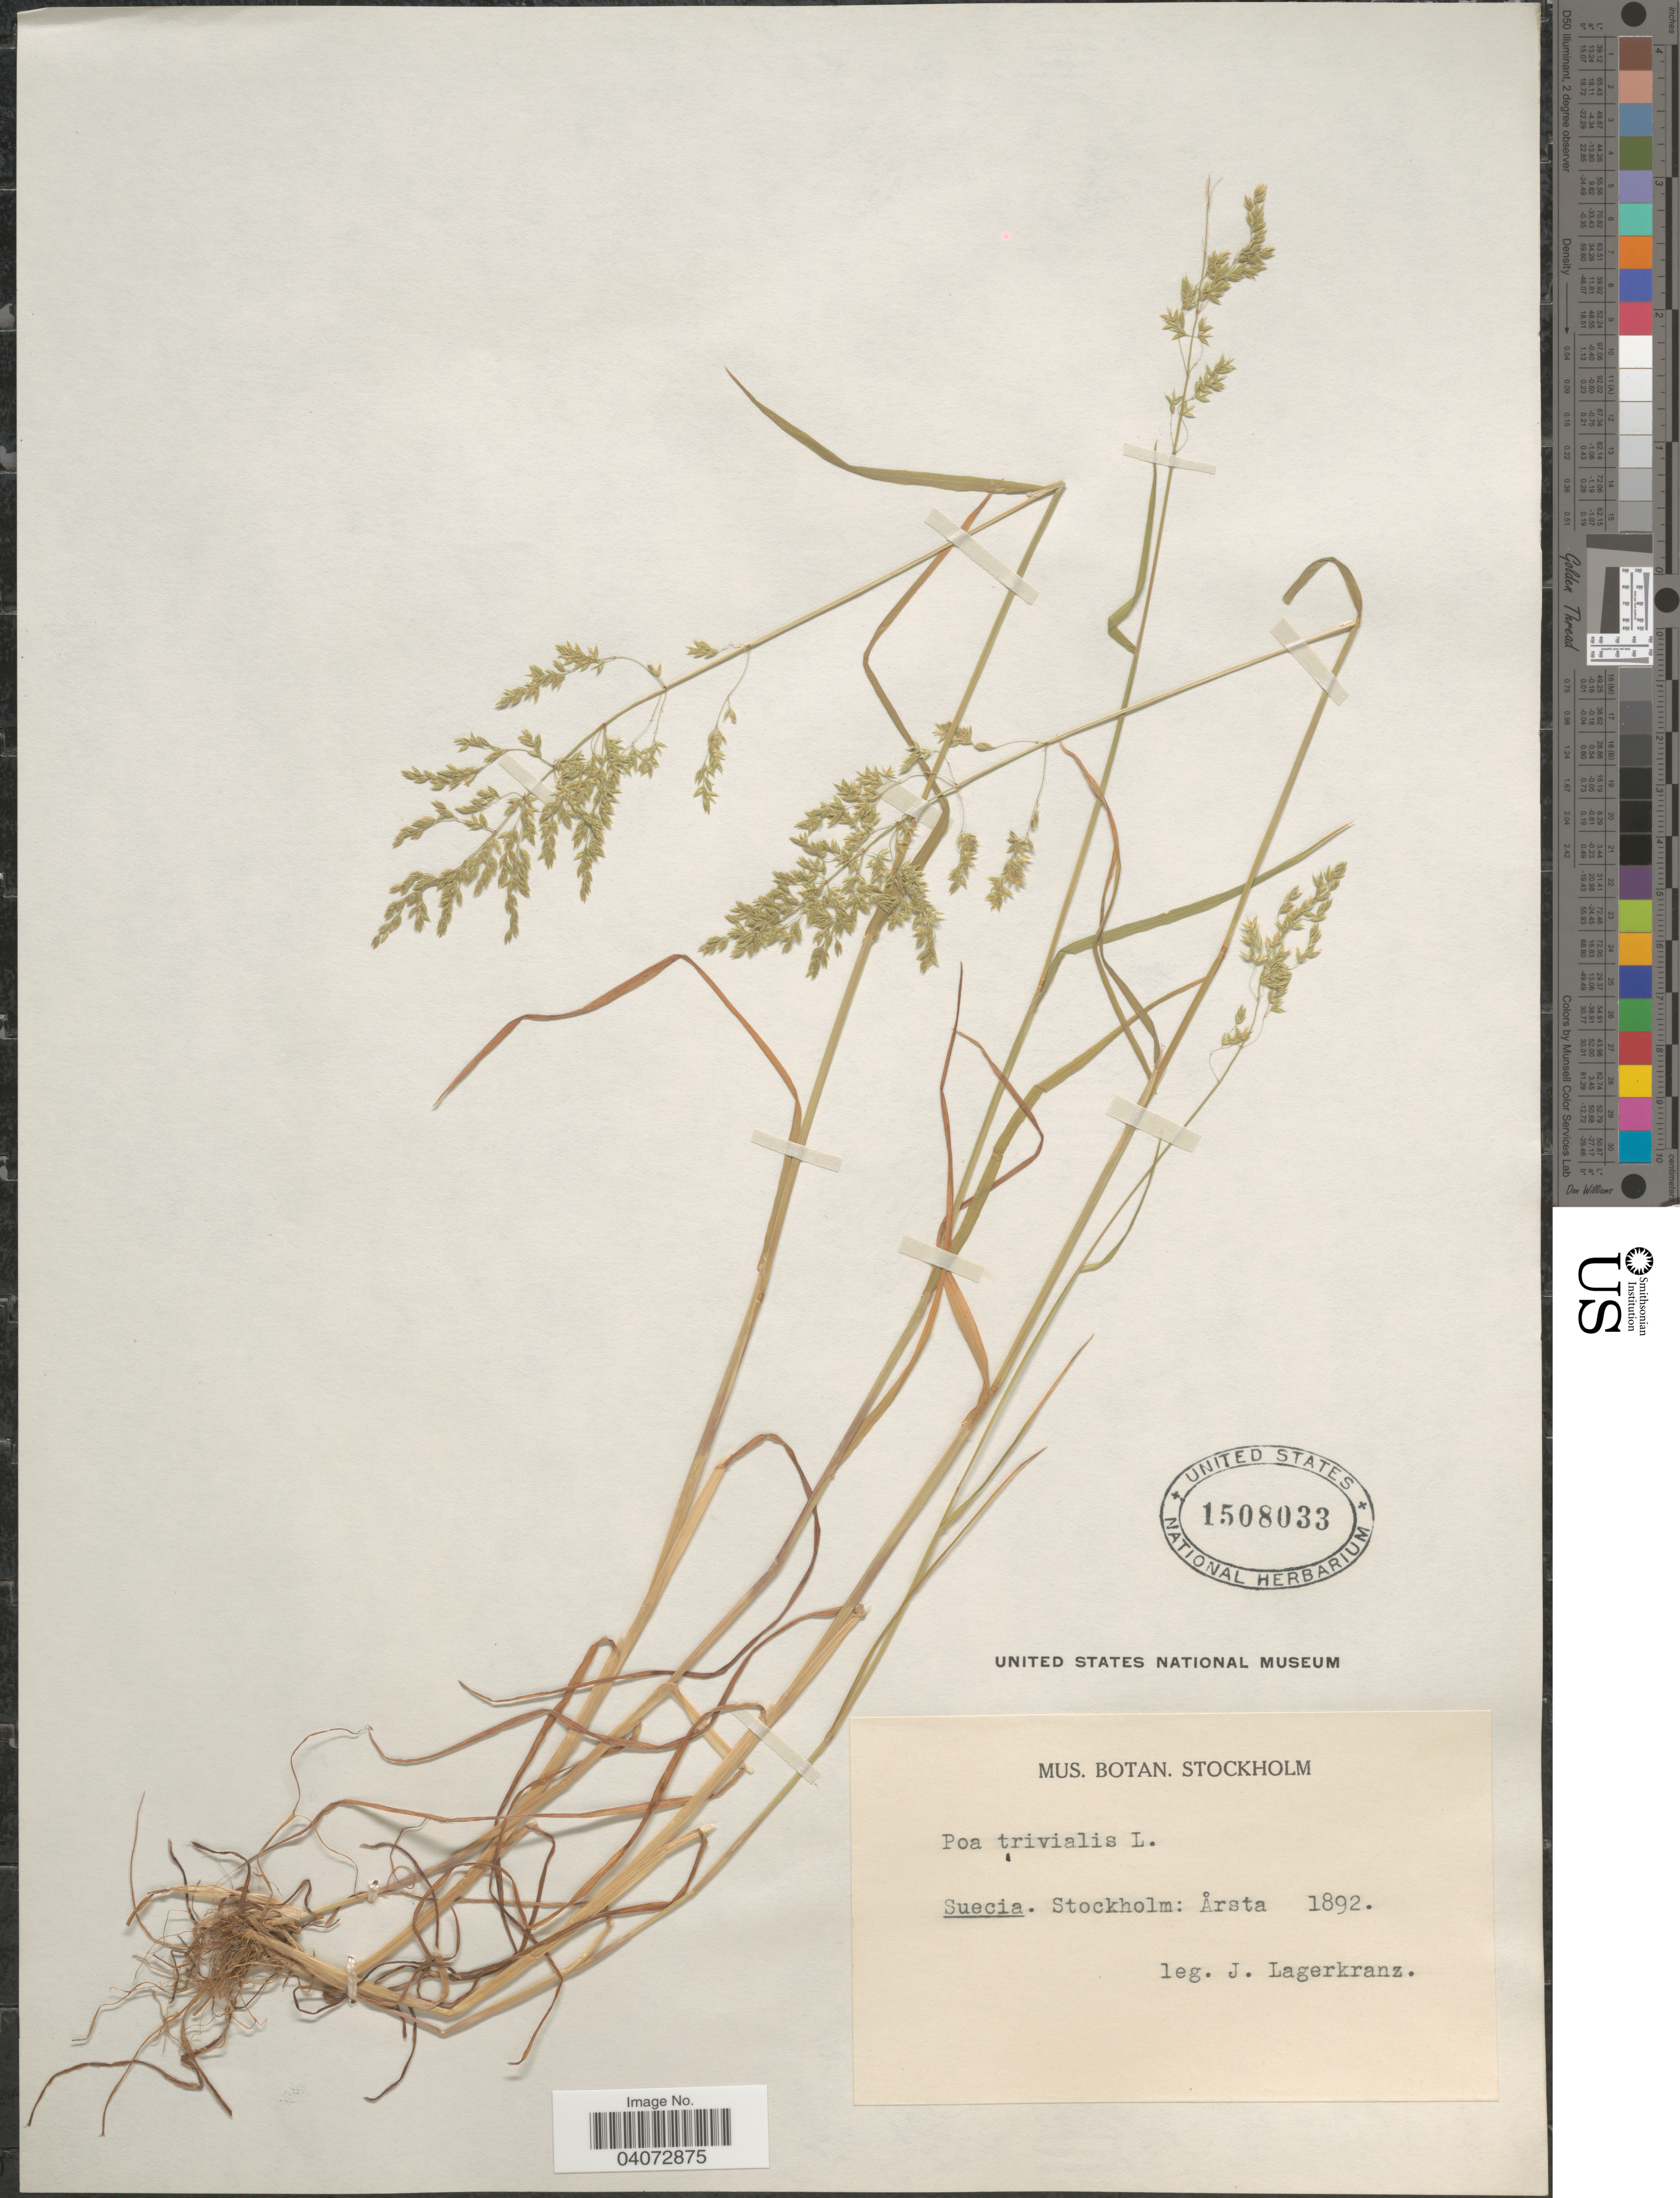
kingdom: Plantae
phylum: Tracheophyta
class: Liliopsida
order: Poales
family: Poaceae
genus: Poa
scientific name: Poa trivialis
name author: L.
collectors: J. Lagerkranz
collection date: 1892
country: Sweden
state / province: Stockholm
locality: Suecia. Stockholm: Årsta.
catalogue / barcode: US 1508033